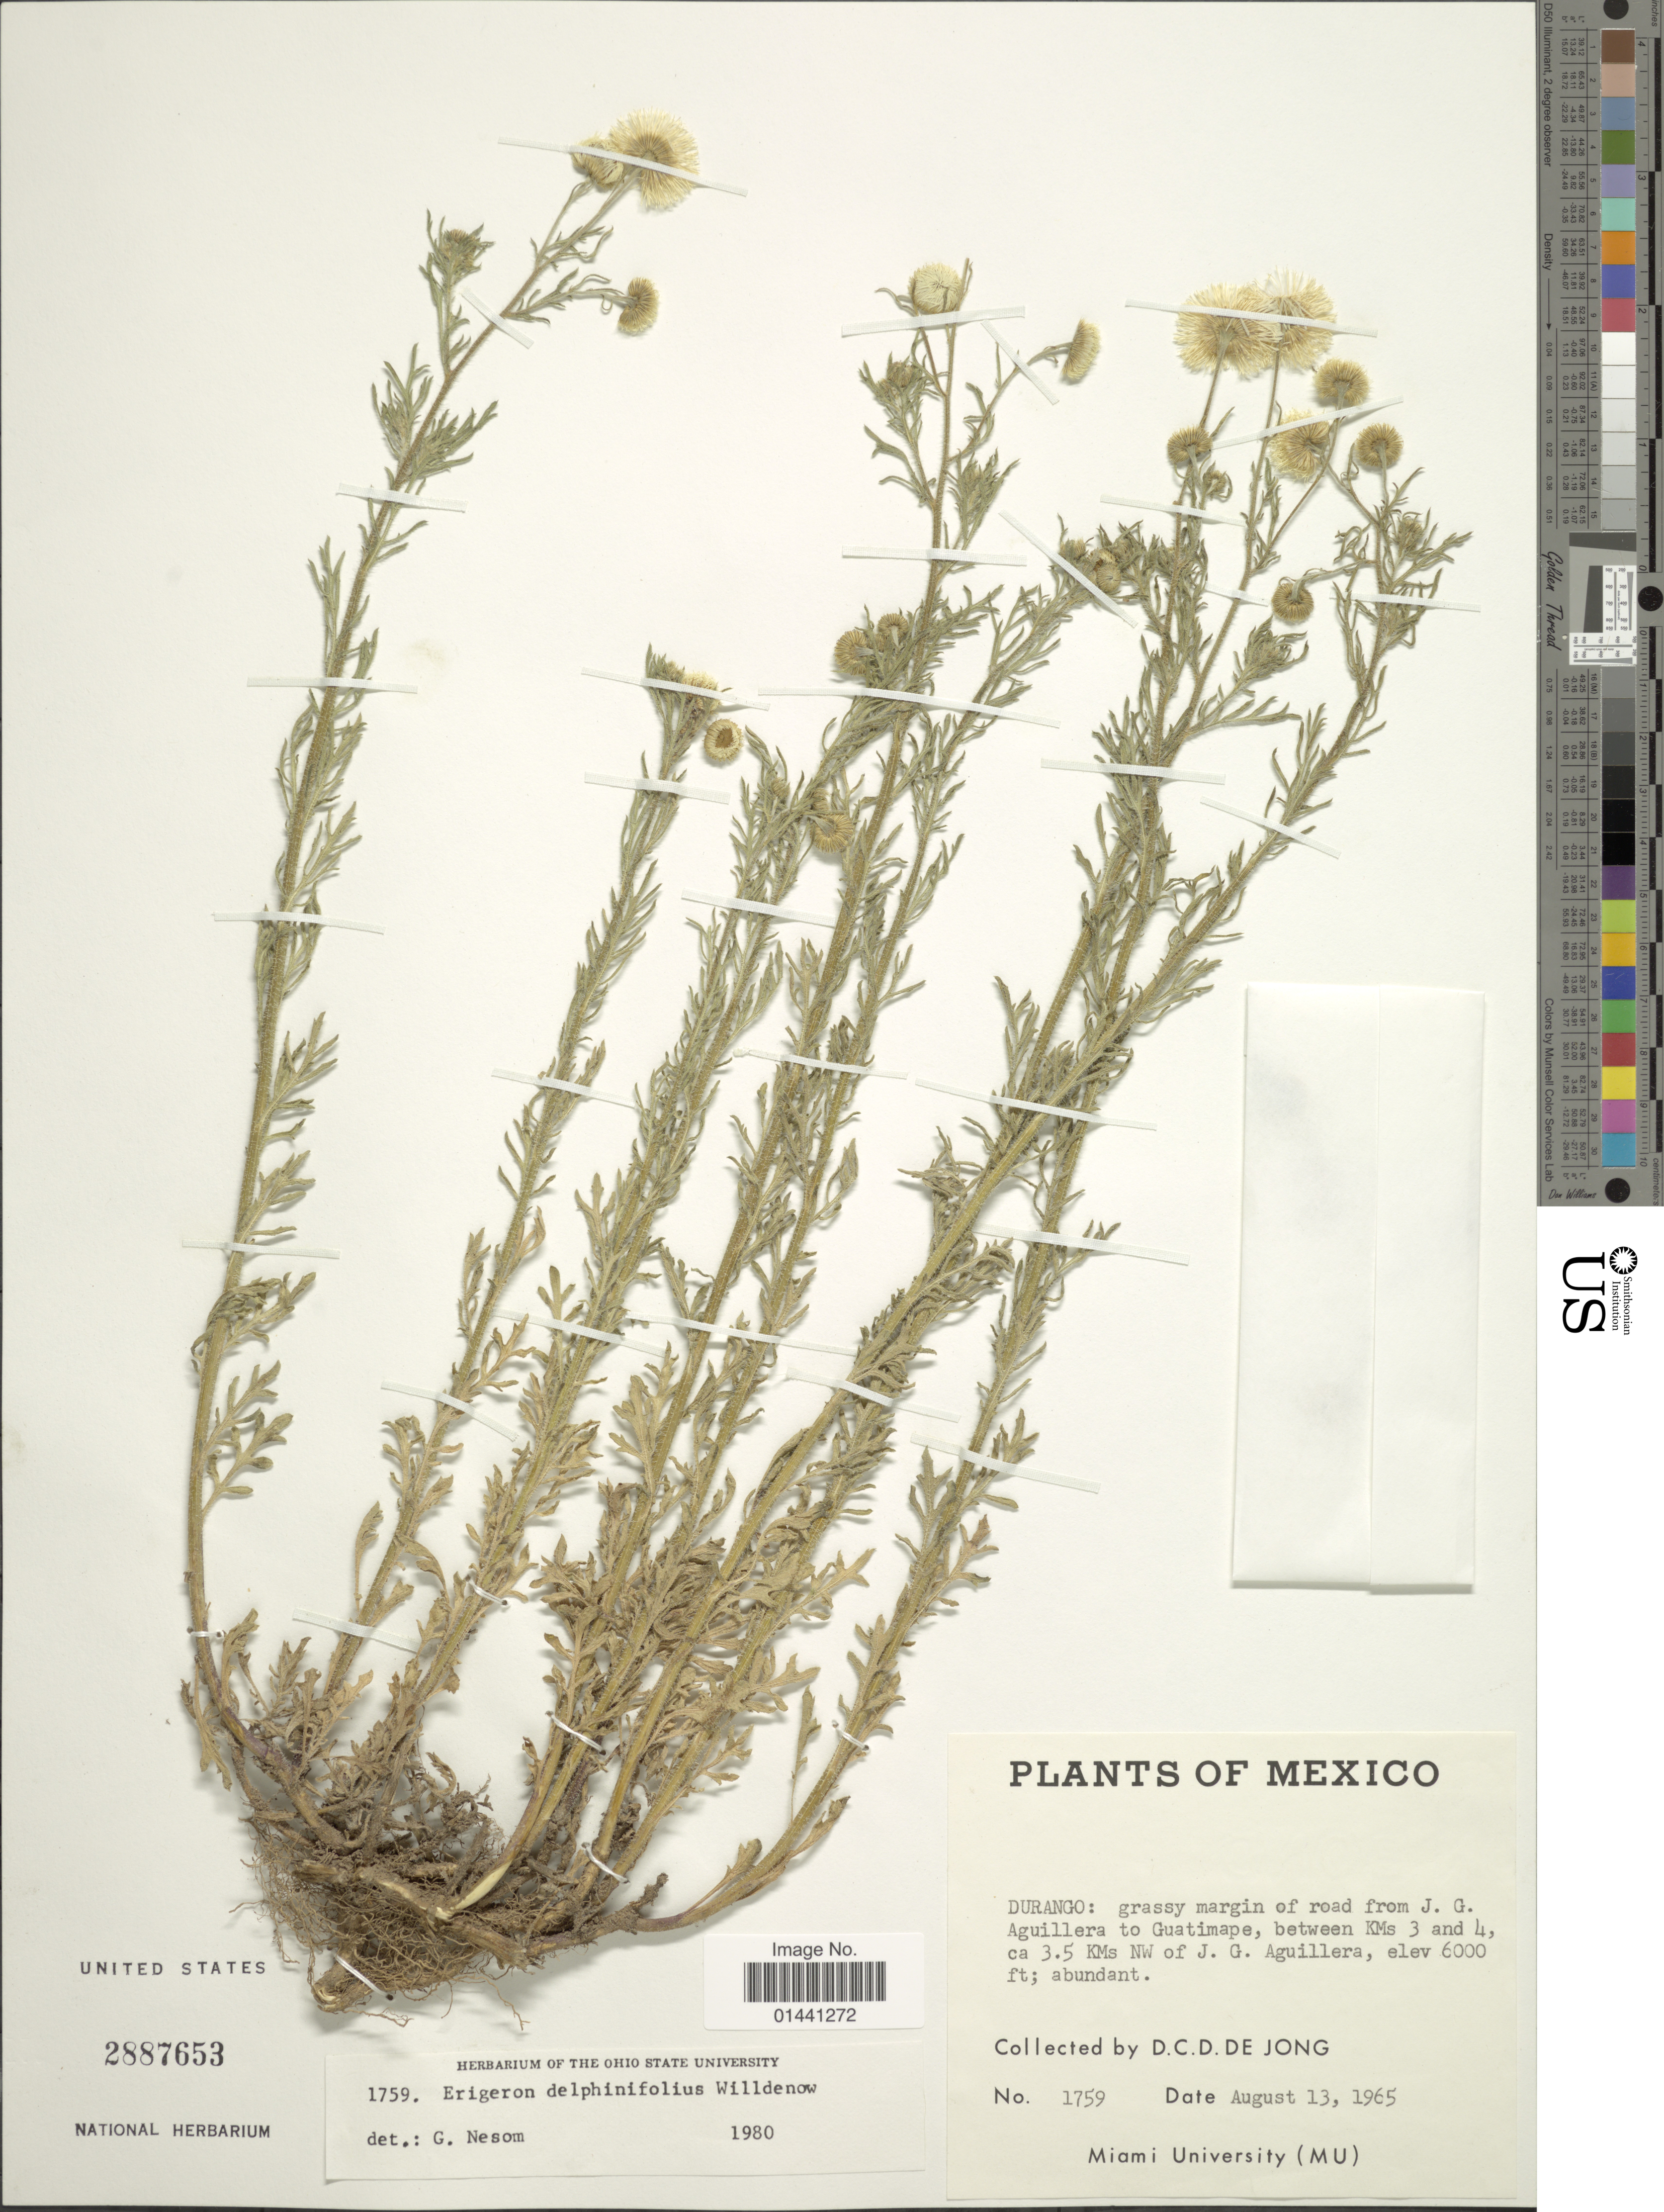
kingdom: Plantae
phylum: Tracheophyta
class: Magnoliopsida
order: Asterales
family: Asteraceae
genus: Erigeron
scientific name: Erigeron delphinifolius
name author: Willd.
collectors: D. De Jong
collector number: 1759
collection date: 1965-08-13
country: Mexico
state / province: Durango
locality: Grassy margin of road from J.G. Aguillera to Guatimape, between KMs 3 and 4, ca. 3.5 KMs NW of J.G. Aguillera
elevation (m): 1829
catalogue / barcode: US 2887653